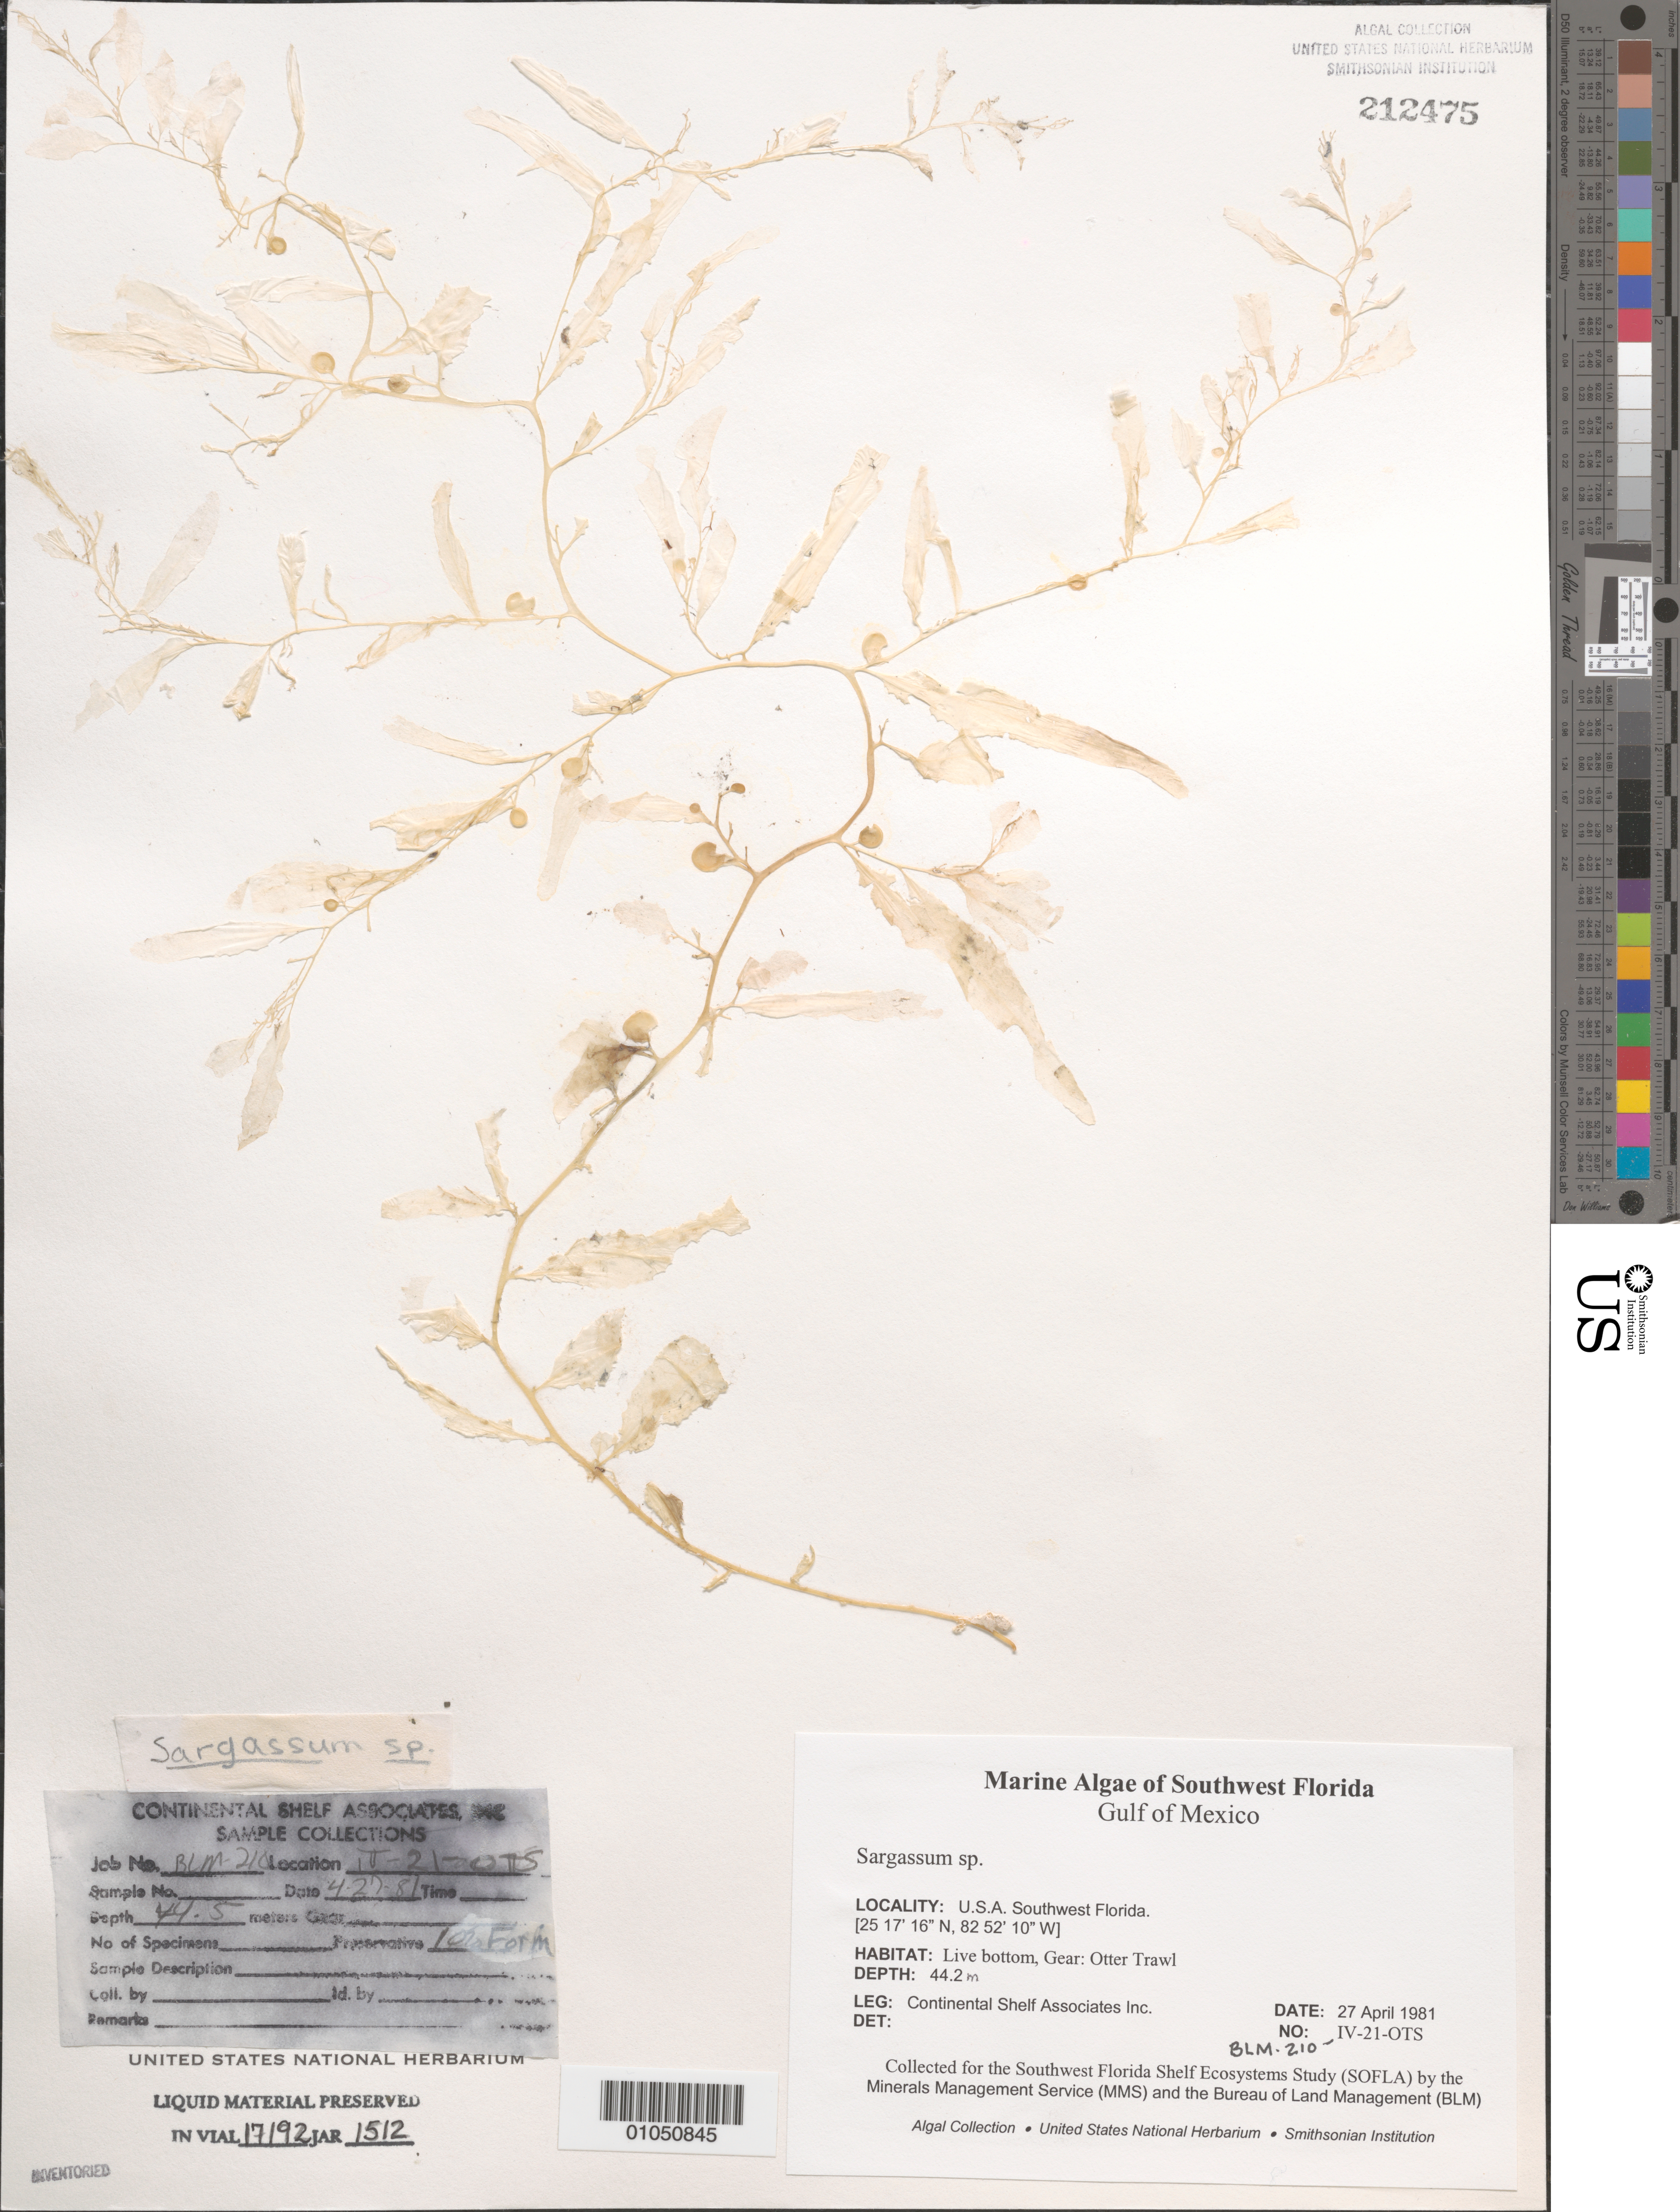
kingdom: Chromista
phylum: Ochrophyta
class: Phaeophyceae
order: Fucales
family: Sargassaceae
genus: Sargassum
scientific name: Sargassum sp.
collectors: Continental Shelf Associates for the MMS/BLM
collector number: BLM-210-IV-21-OTS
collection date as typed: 27 Apr 1981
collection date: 1981-04-27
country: United States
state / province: Florida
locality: Gulf of Mexico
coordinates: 25 17'16"N, 82 52'10"W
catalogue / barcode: US 212475